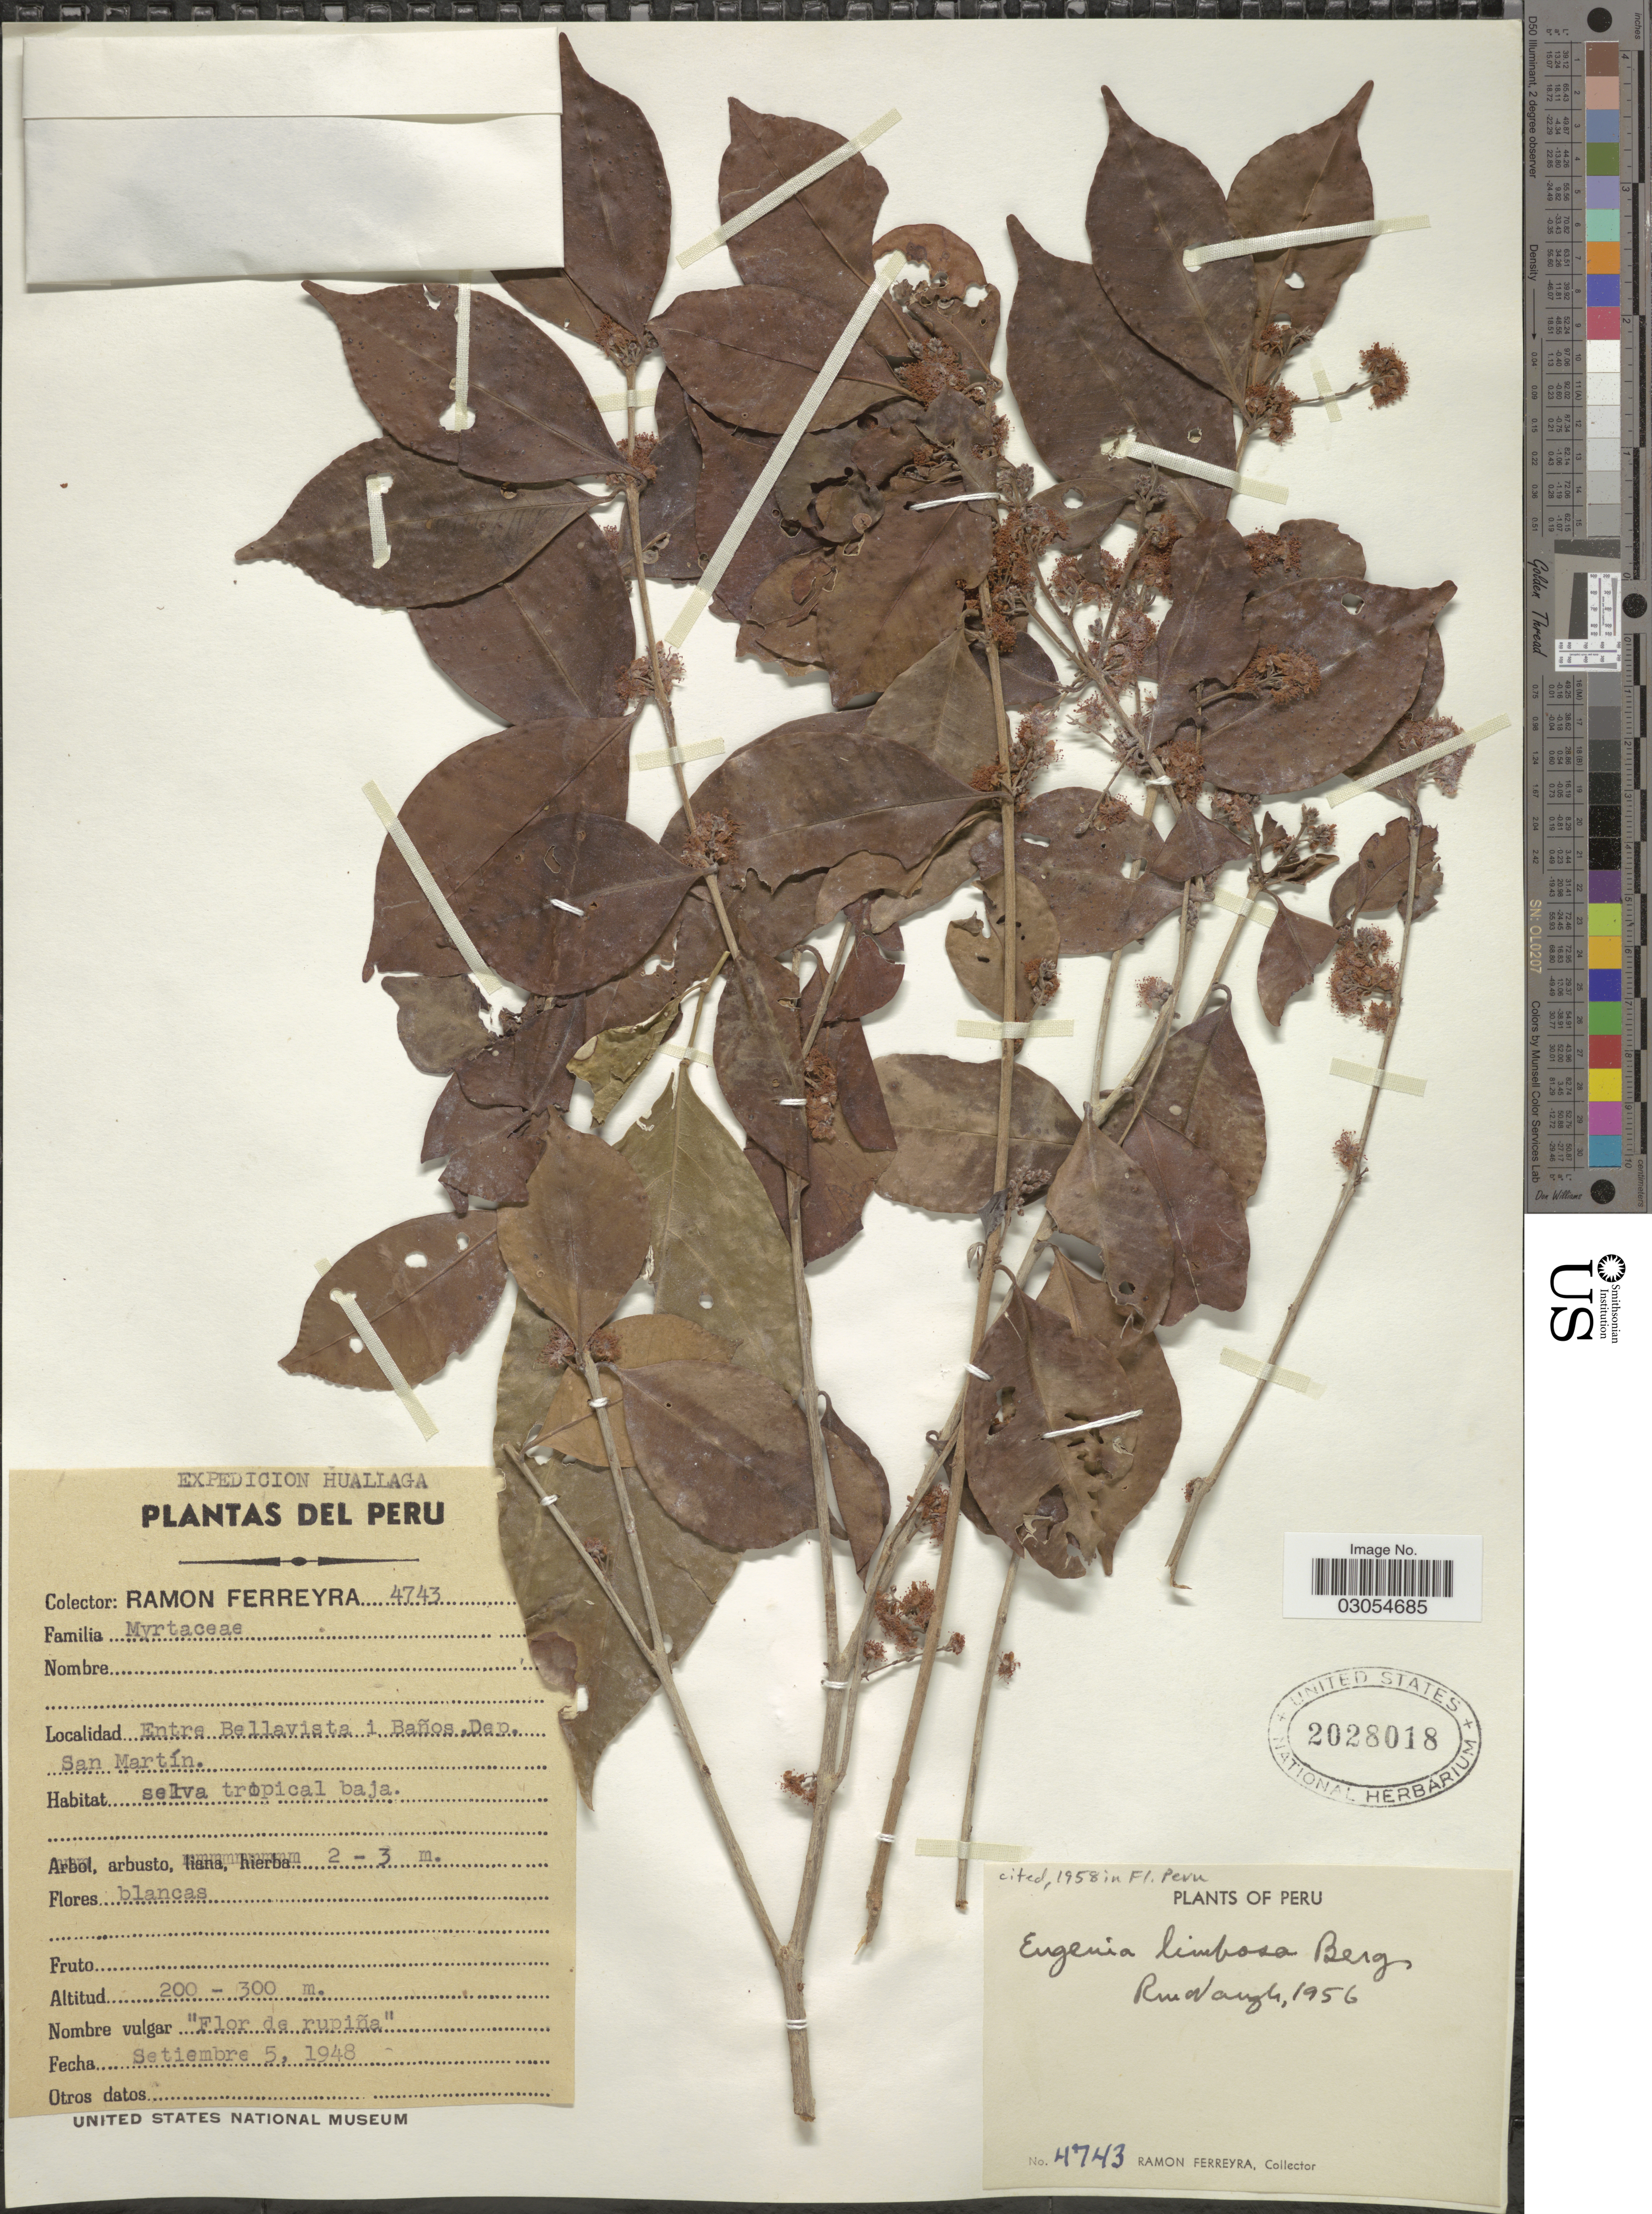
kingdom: Plantae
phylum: Tracheophyta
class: Magnoliopsida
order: Myrtales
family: Myrtaceae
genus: Eugenia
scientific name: Eugenia limbosa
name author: O. Berg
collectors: R. A. Ferreyra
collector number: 4743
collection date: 1948-09-05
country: Peru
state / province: San Martín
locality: Entre Bellavista i Baños. Dep. San Martín.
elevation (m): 200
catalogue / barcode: US 2028018